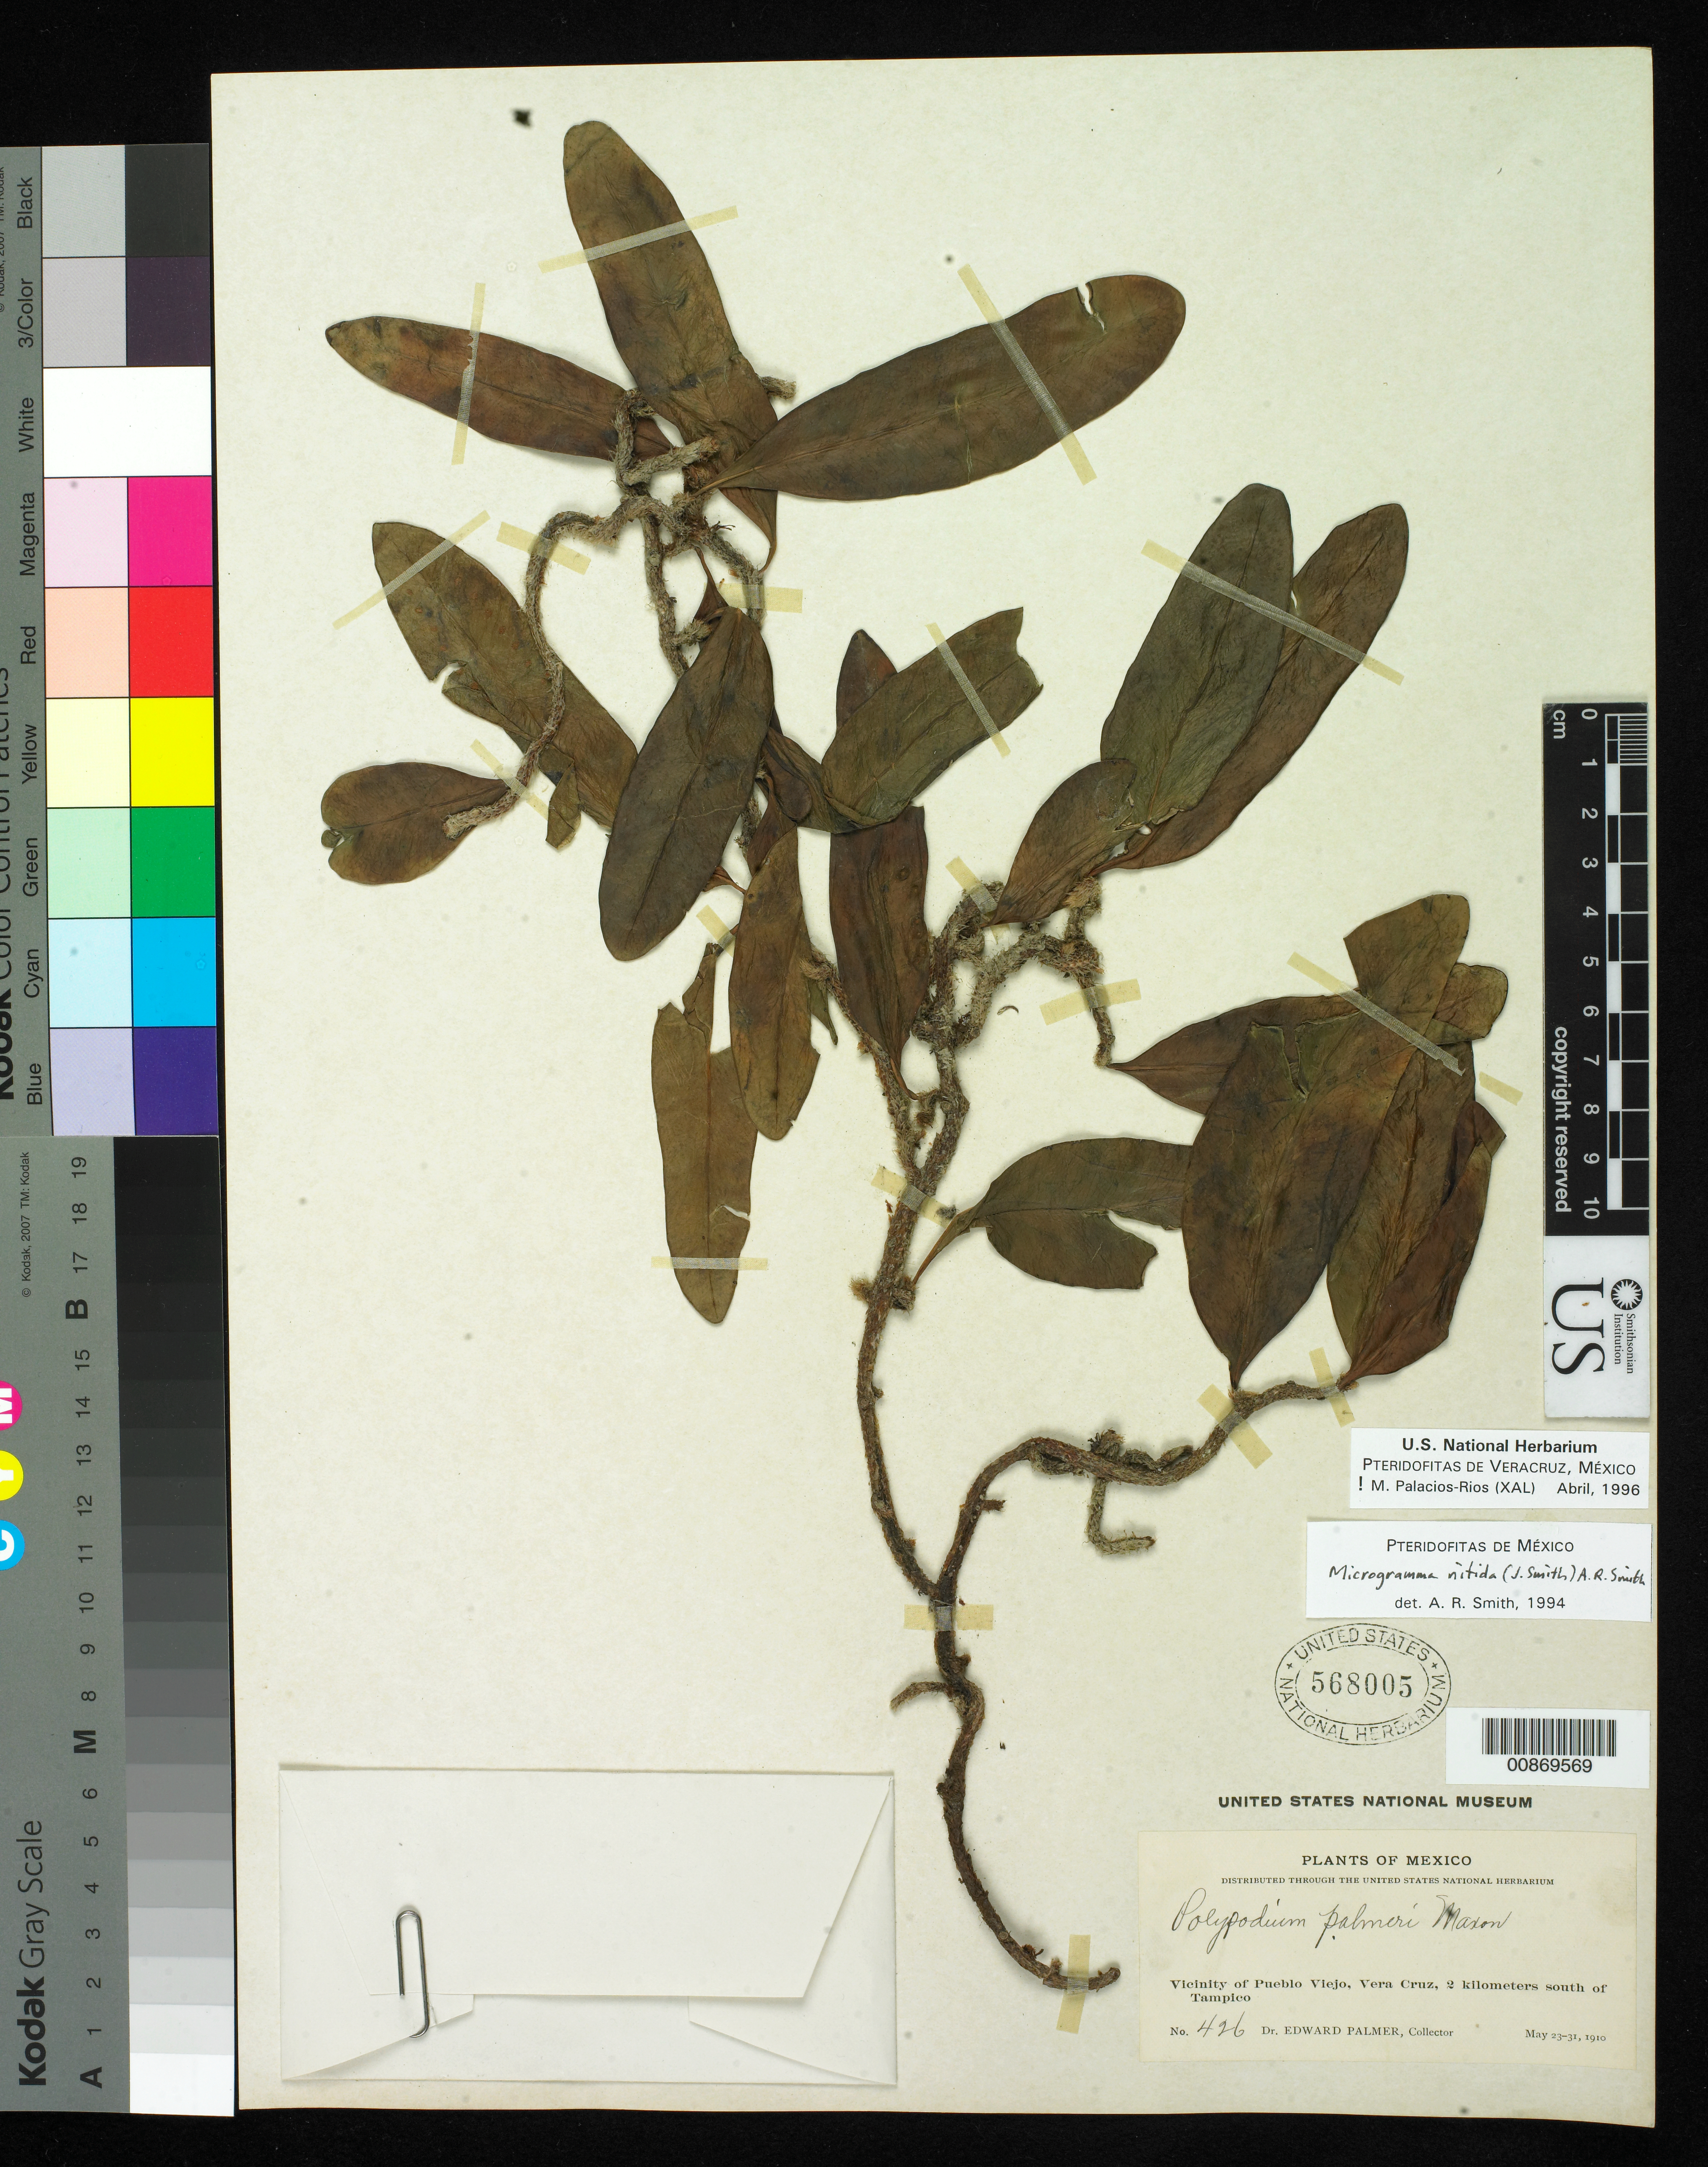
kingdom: Plantae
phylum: Tracheophyta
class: Polypodiopsida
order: Polypodiales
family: Polypodiaceae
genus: Microgramma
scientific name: Microgramma nitida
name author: (J. Sm.) A.R. Sm.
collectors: E. Palmer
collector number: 426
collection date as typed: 23 May 1910 to 31 May 1910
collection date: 1910-05-23/1910-05-31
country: Mexico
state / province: Veracruz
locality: Vicinity of Pueblo Viejo, Veracruz, 2 kilometers south of Tampico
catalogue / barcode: US 568005